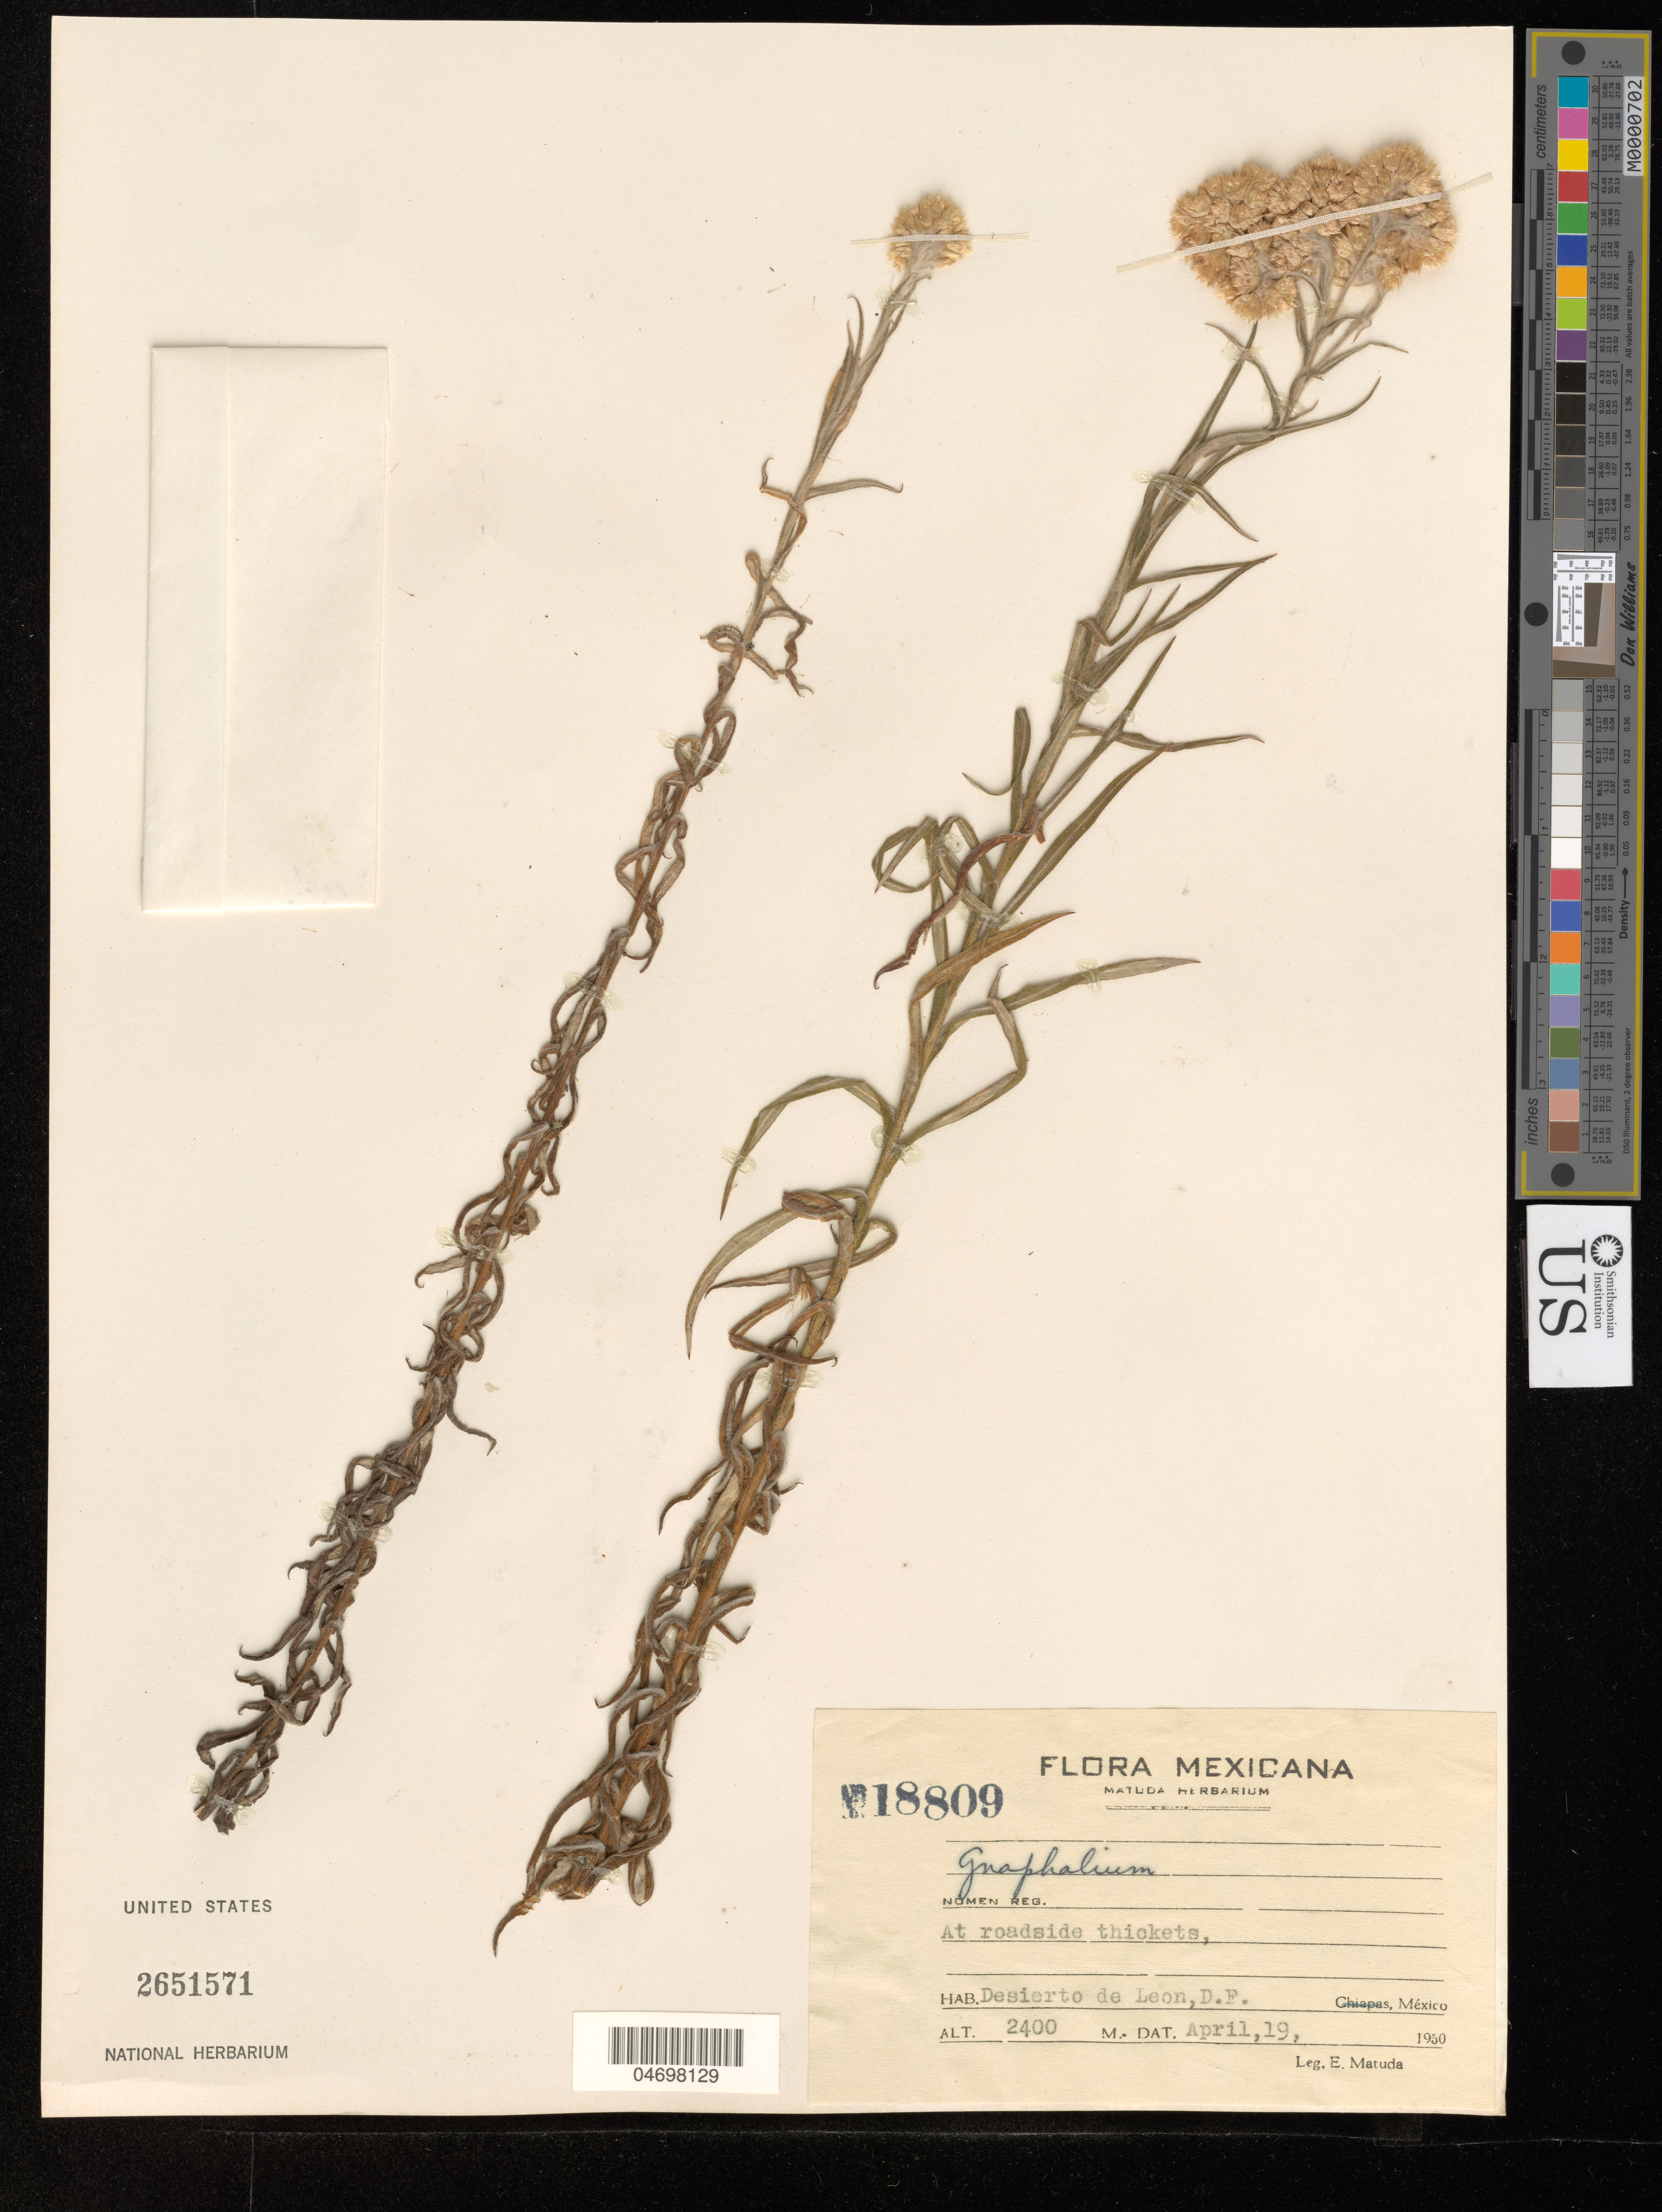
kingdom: Plantae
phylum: Tracheophyta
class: Magnoliopsida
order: Asterales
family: Asteraceae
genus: Gnaphalium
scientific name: Gnaphalium sp.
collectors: E. Matuda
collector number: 18809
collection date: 1950-04-19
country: Mexico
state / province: Distrito Federal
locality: Desierto de Leon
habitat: At roadside thickets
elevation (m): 2400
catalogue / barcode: US 2651571